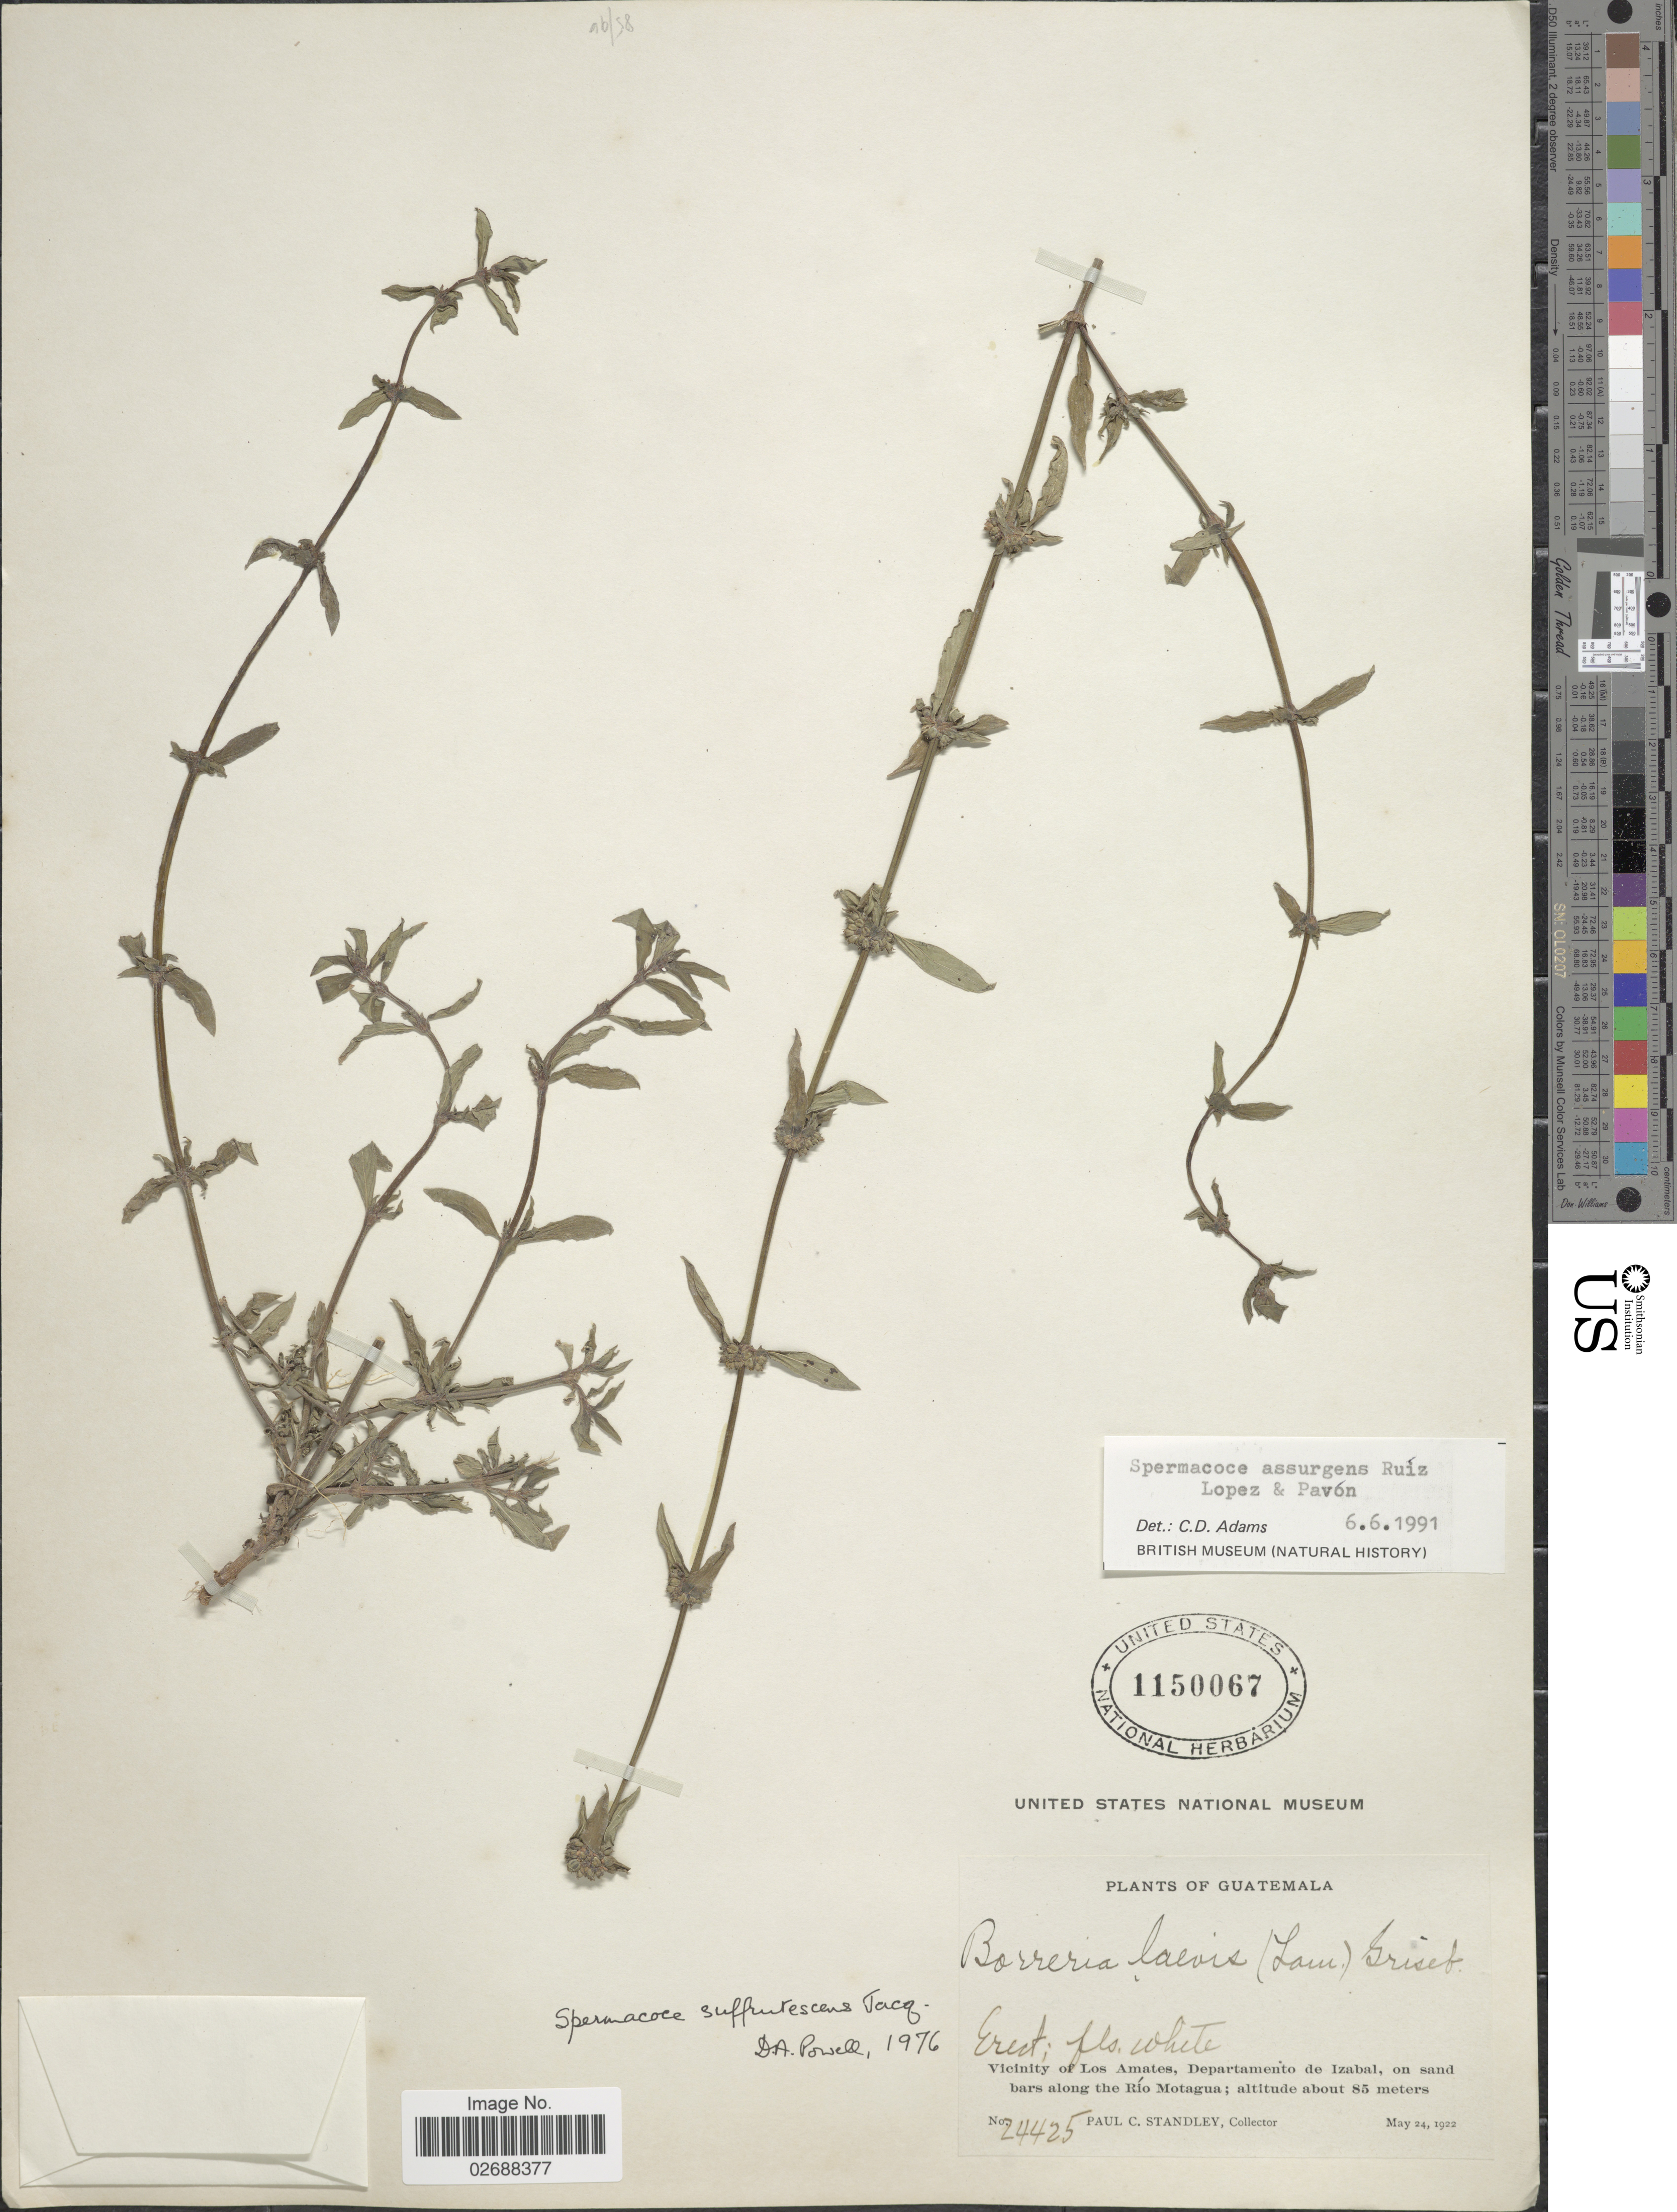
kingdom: Plantae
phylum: Tracheophyta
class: Magnoliopsida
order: Gentianales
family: Rubiaceae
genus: Borreria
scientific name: Borreria assurgens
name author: (Ruiz & Pav.) Griseb.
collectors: P. C. Standley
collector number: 24425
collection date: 1922-05-24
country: Guatemala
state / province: Izabal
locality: Vicinity of Los Amates, along the Río Motagua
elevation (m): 85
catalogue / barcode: US 1150067